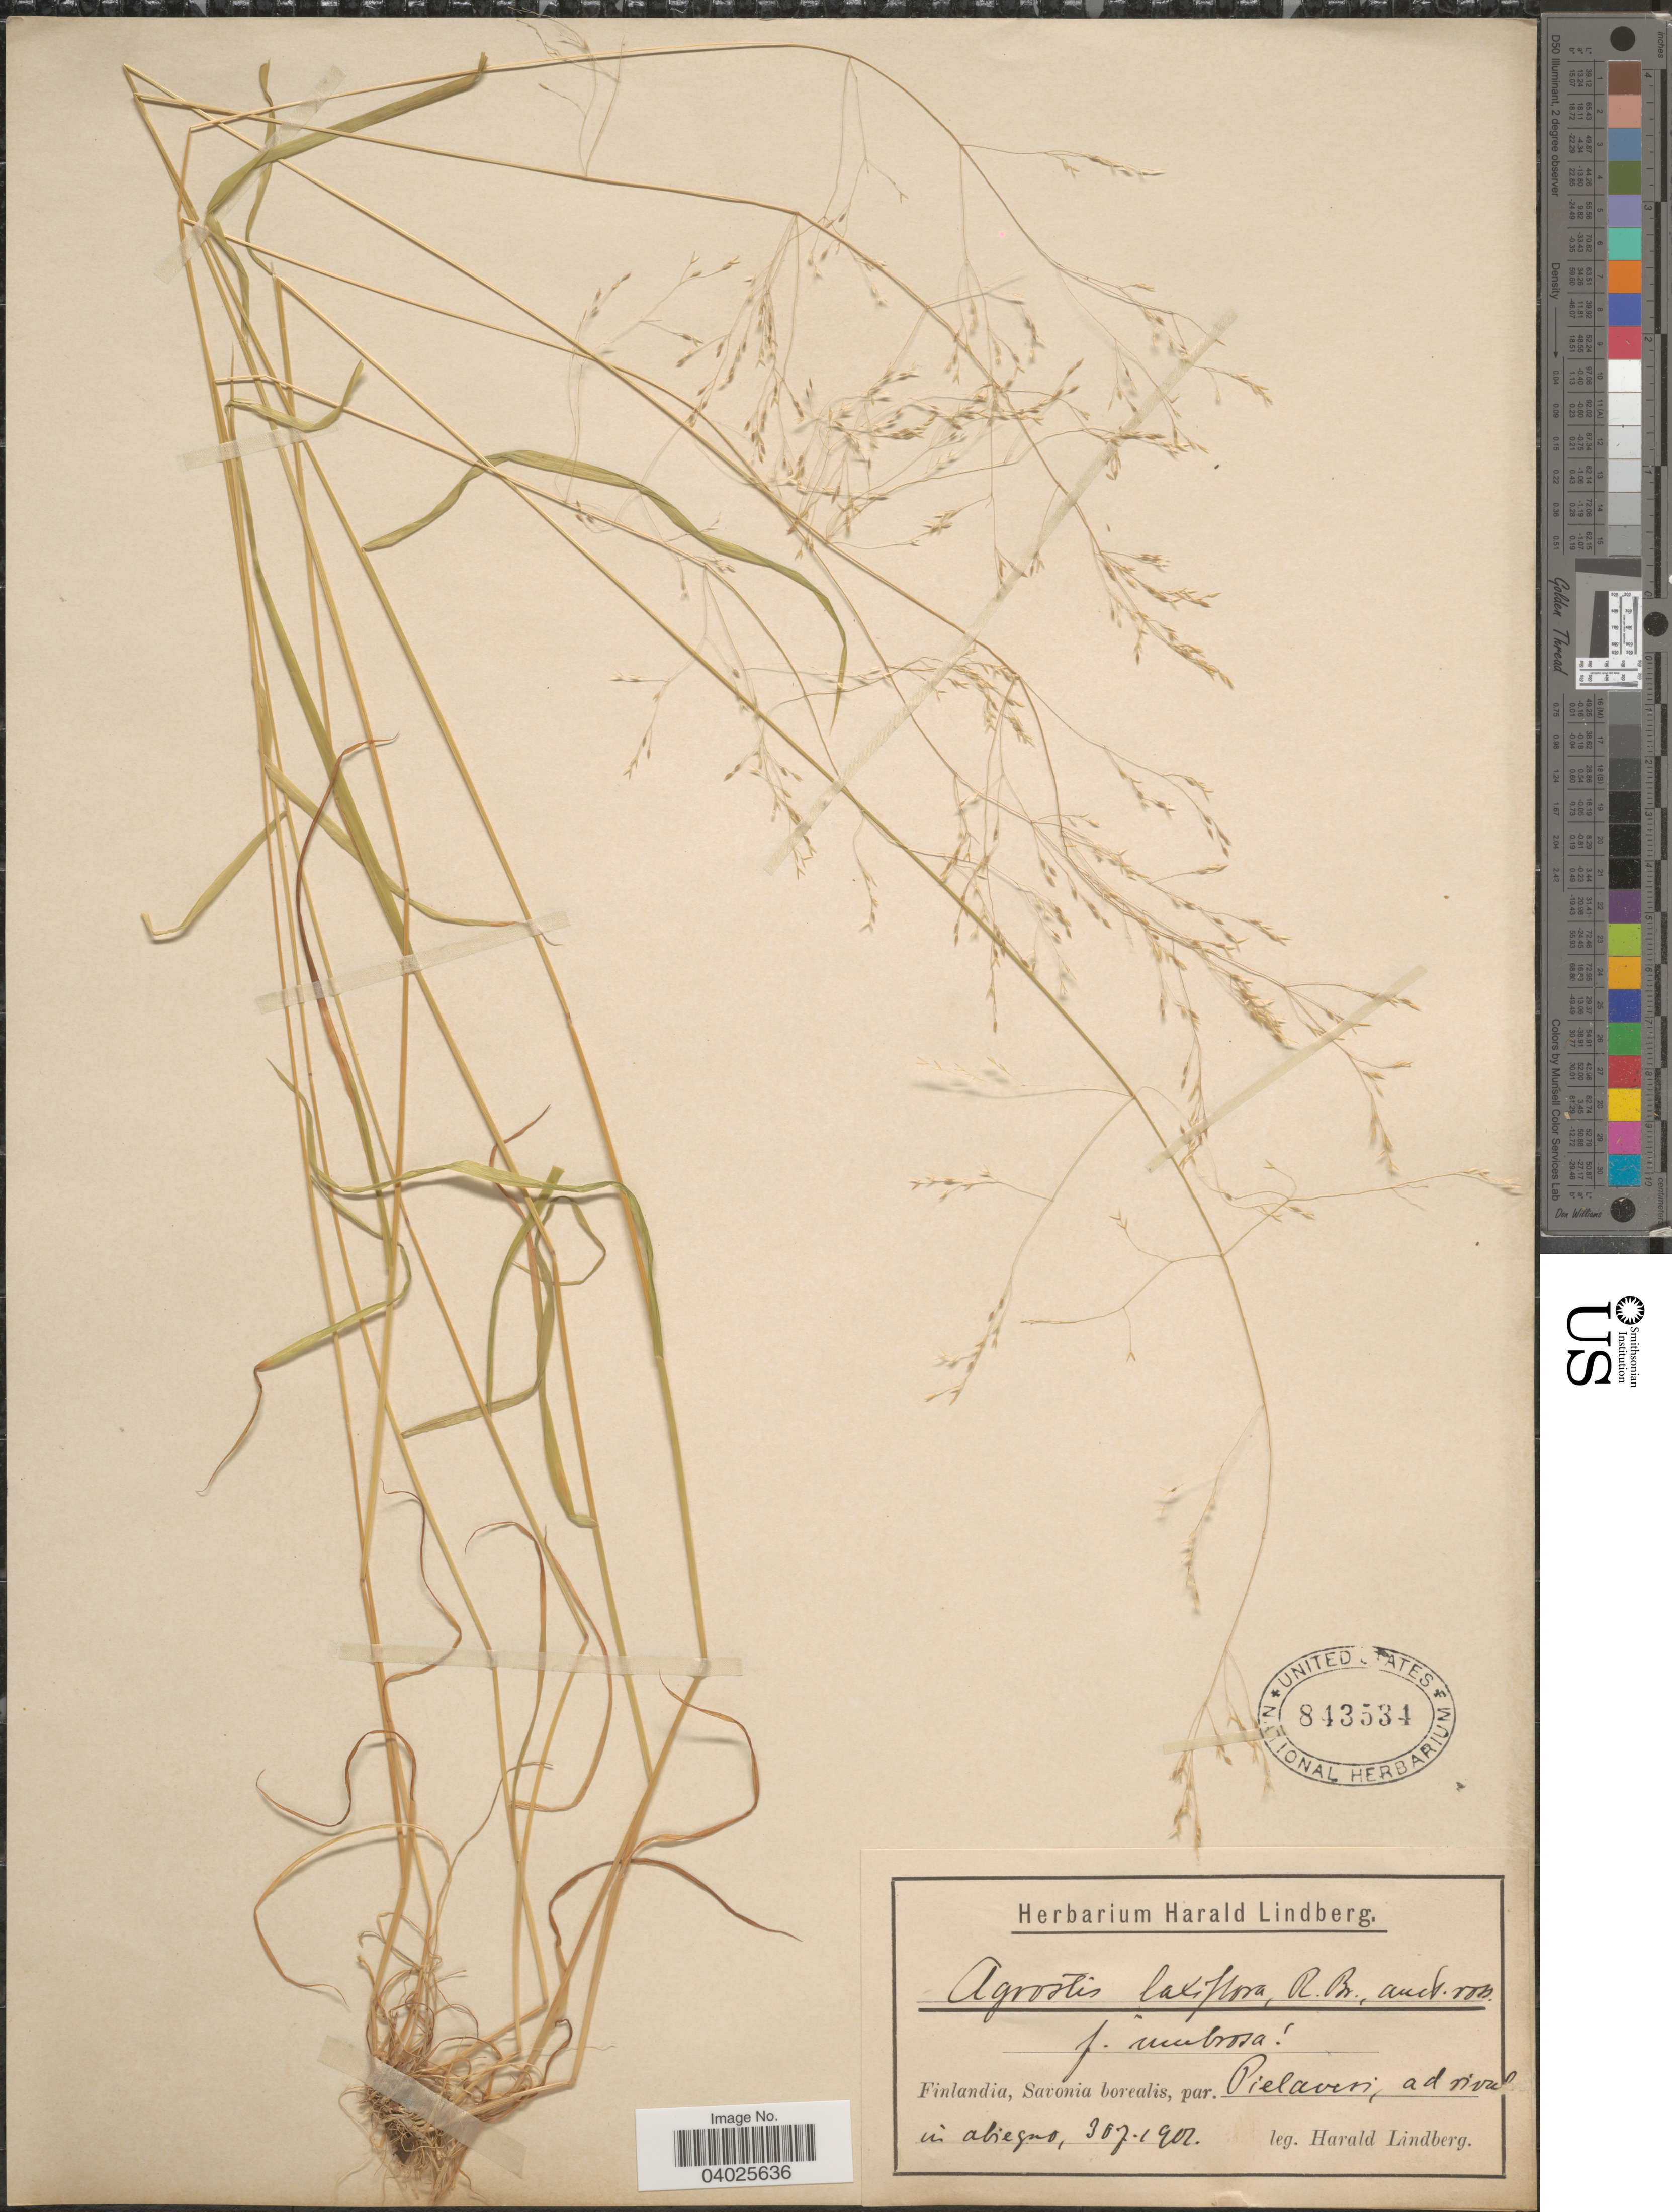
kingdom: Plantae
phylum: Tracheophyta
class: Liliopsida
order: Poales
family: Poaceae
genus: Agrostis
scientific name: Agrostis clavata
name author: Trin.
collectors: H. Lindberg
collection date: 1900-07-30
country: Finland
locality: Finlandia, Savonia borealis, par. Pielavesi, ad rivul in abiegno.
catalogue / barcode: US 843534